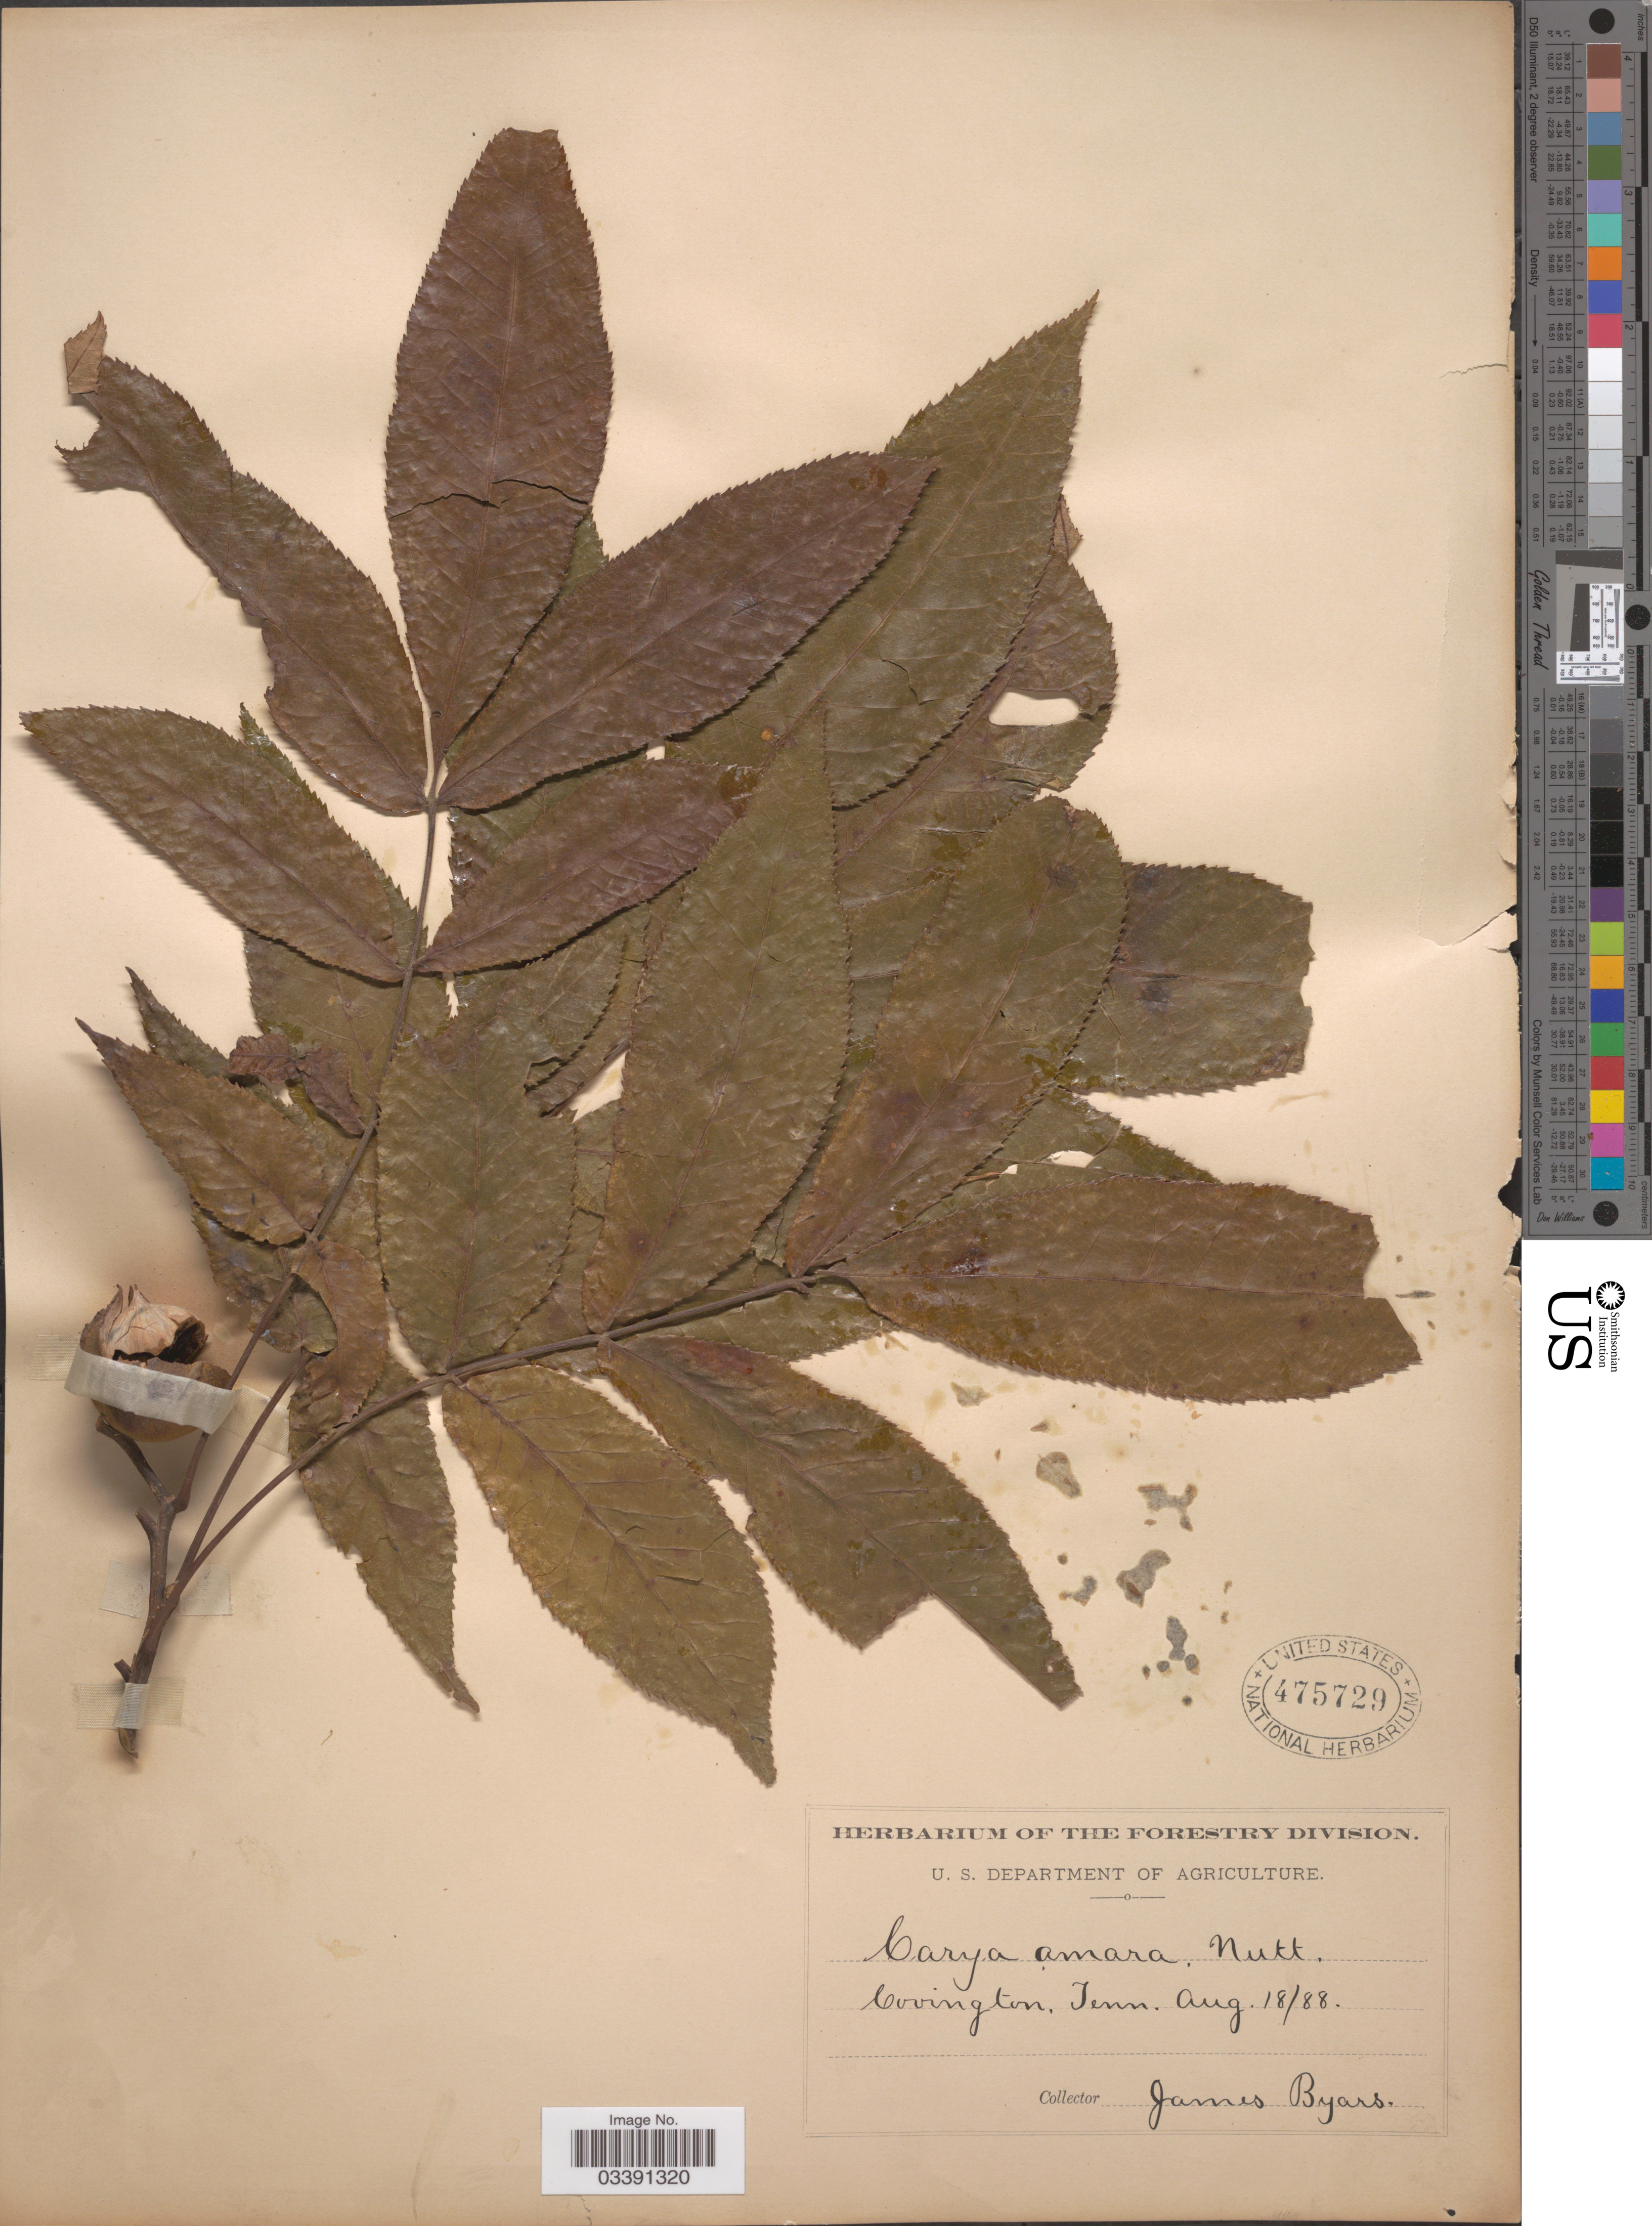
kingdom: Plantae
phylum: Tracheophyta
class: Magnoliopsida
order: Fagales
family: Juglandaceae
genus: Carya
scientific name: Carya cordiformis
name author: (Wangenh.) K. Koch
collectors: J. Byars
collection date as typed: Transcribed d/m/y: 18/8/88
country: United States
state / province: Tennessee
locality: Covington.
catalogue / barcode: US 475729